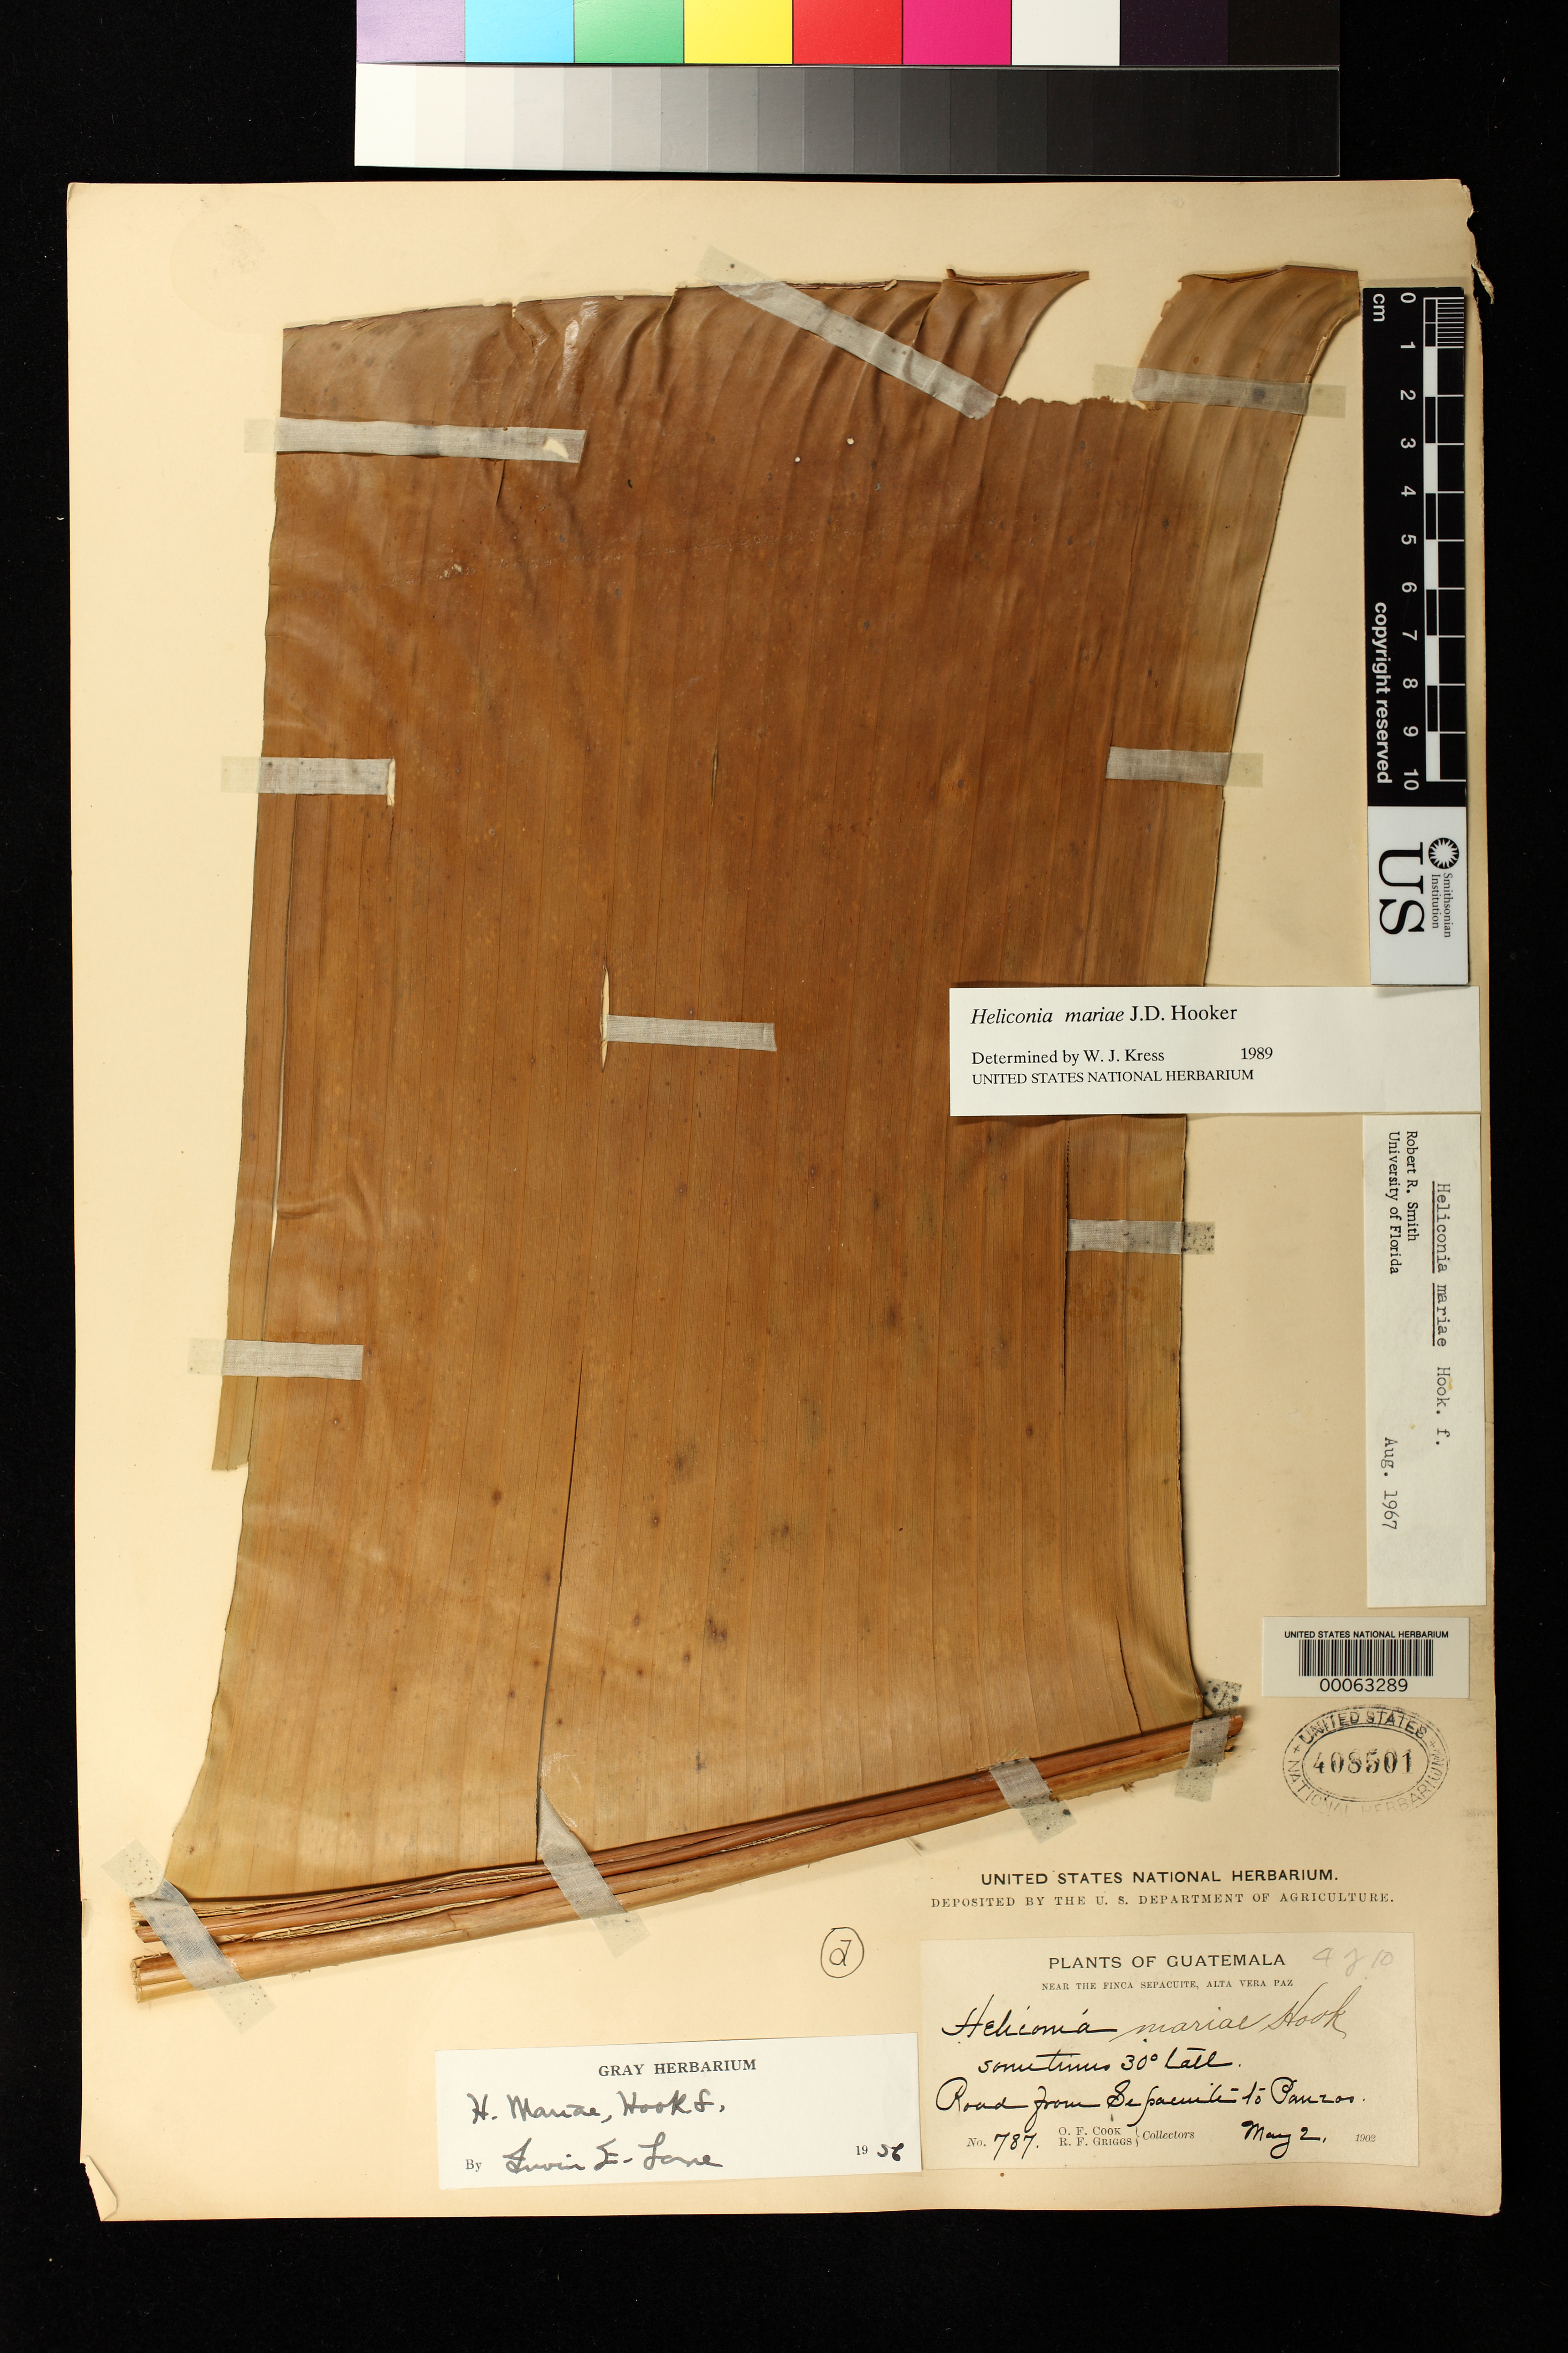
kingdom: Plantae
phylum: Tracheophyta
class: Liliopsida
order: Zingiberales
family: Heliconiaceae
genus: Heliconia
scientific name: Heliconia mariae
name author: Hook. f.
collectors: O. F. Cook & R. F. Griggs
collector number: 787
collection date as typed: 02 May 1902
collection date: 1902-05-02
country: Guatemala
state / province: Alta Verapaz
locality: Near the Finca Sepacuite; road from Sepacuite to Panzos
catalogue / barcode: US 408501